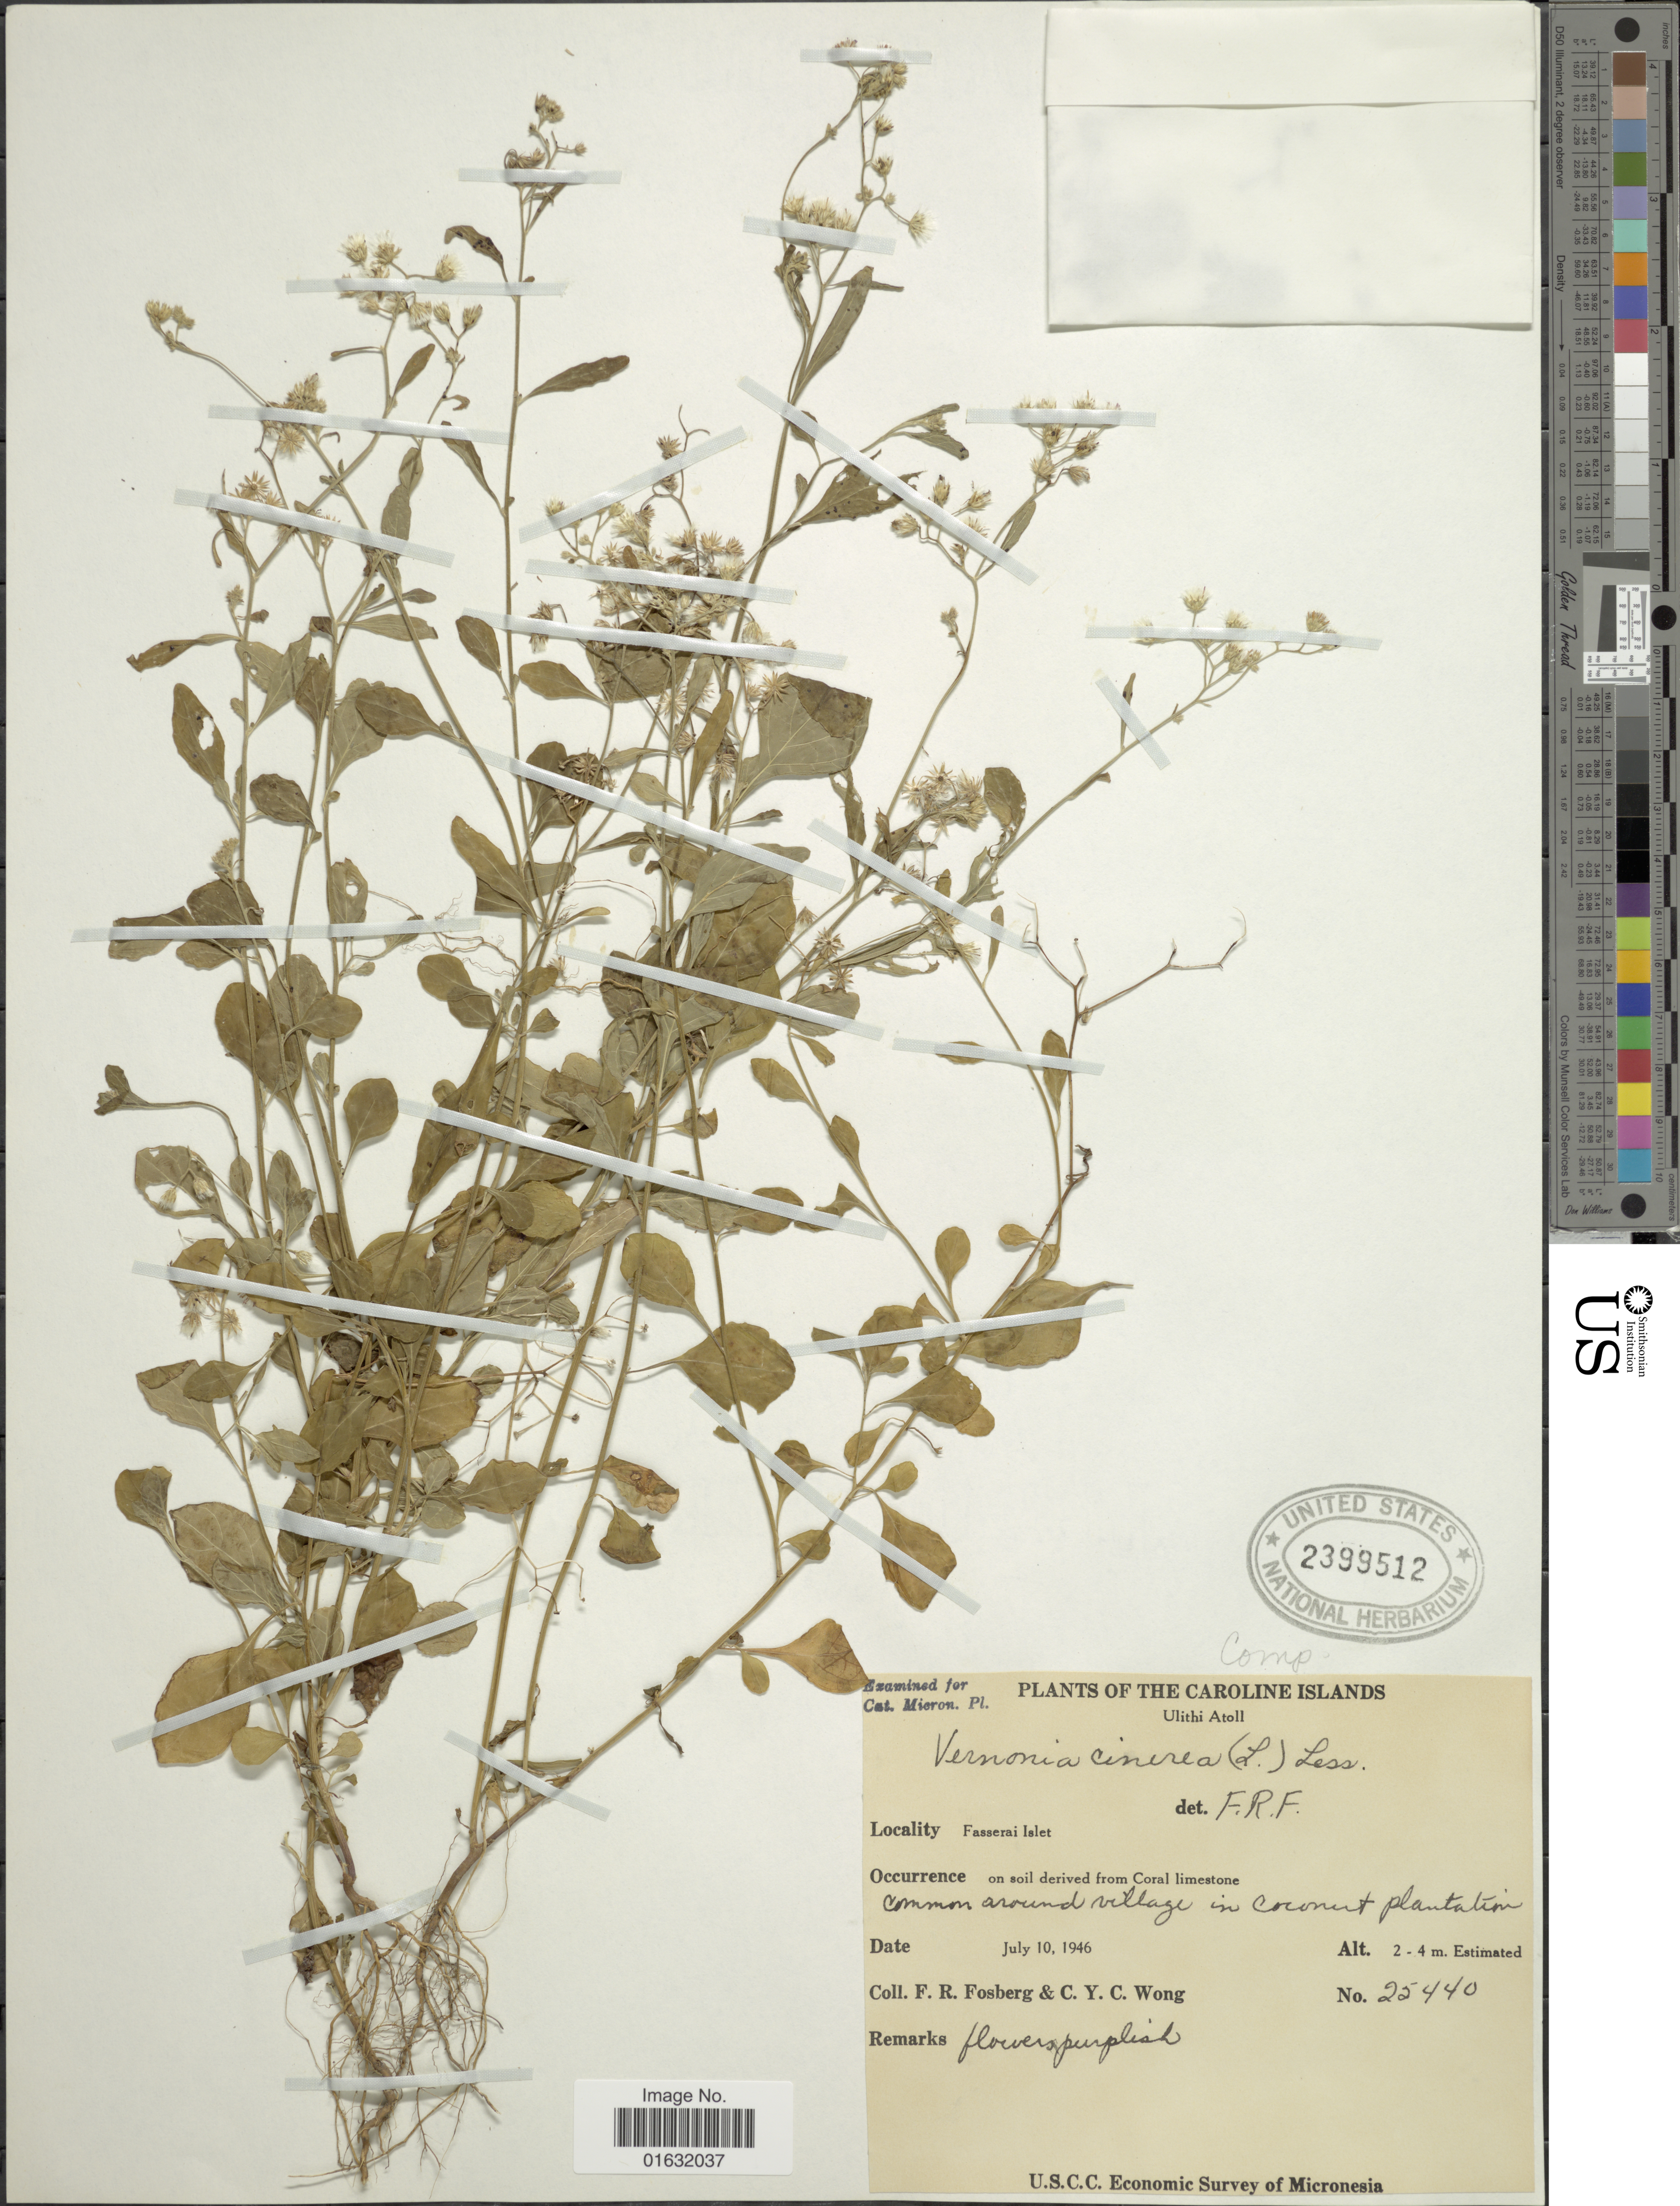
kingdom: Plantae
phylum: Tracheophyta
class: Magnoliopsida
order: Asterales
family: Asteraceae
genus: Cyanthillium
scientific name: Cyanthillium cinereum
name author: (L.) H. Rob.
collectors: F. R. Fosberg & C. Y. C. Wong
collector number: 25440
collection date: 1946-07-10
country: Micronesia, Federated States of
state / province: Yap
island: Ulithi Atoll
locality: The Caroline Islands, Ulithi Atoll, Fasserai Islet.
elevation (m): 2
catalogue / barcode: US 2399512